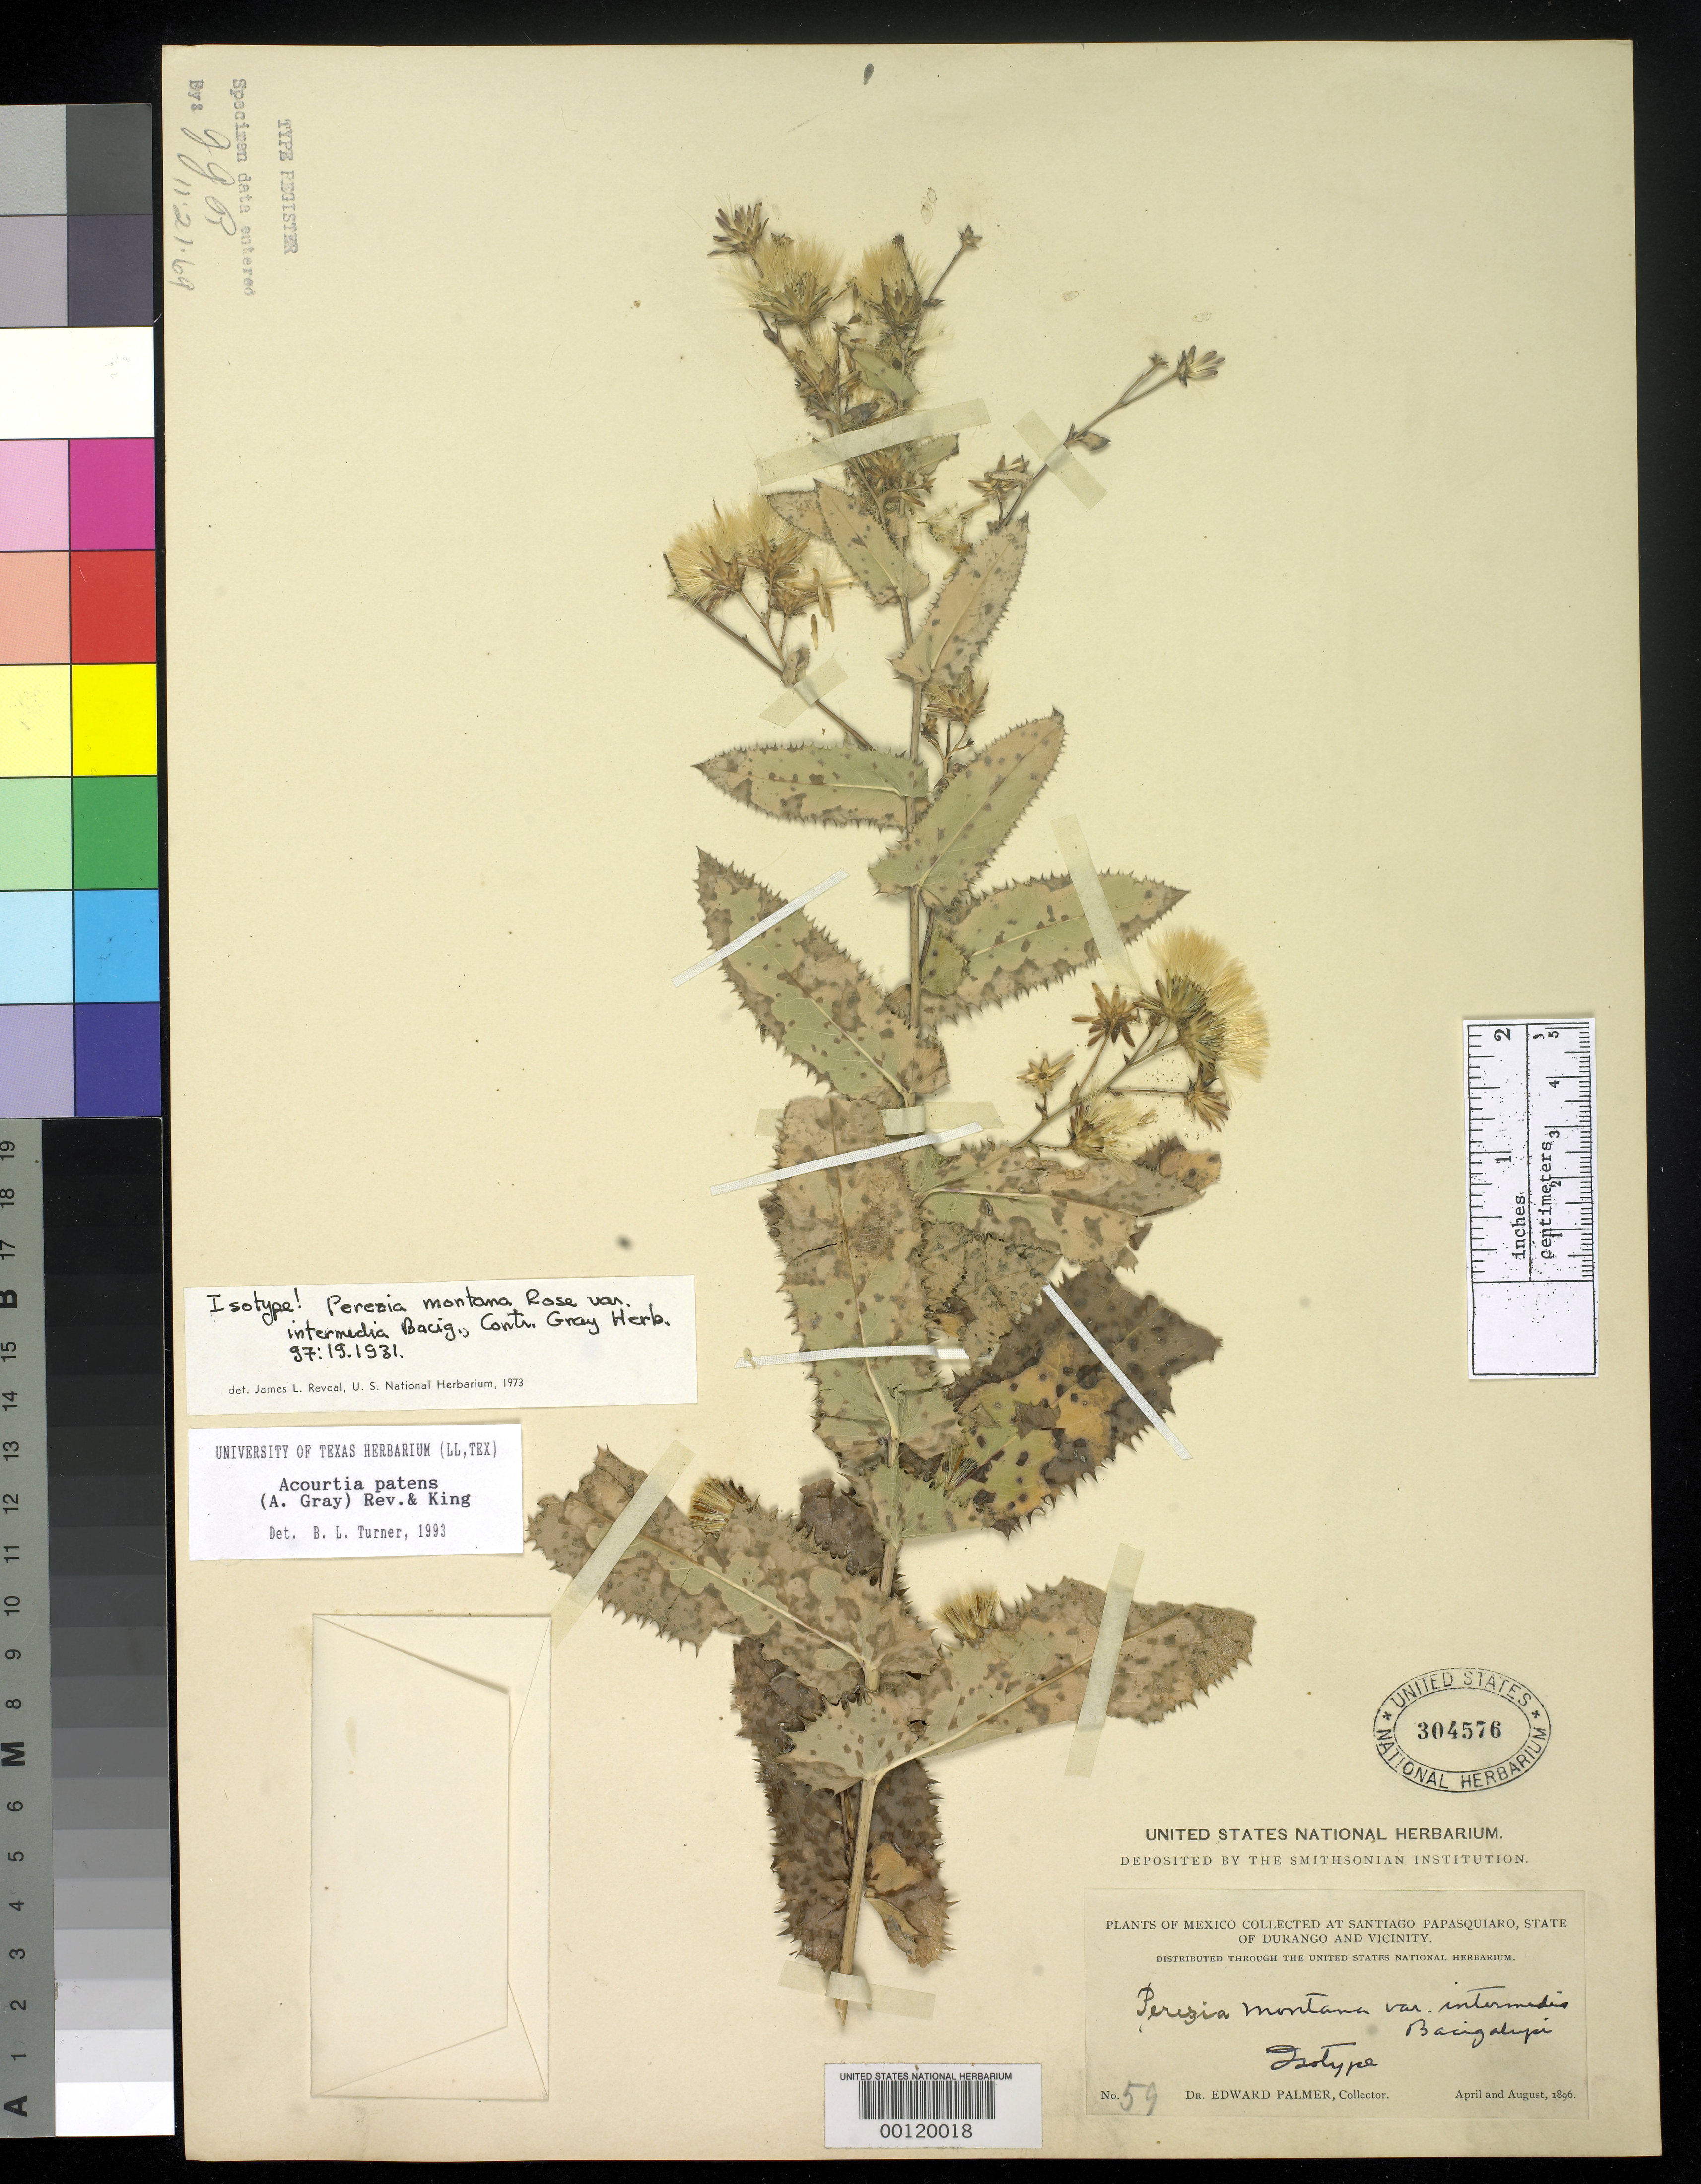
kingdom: Plantae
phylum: Tracheophyta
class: Magnoliopsida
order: Asterales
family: Asteraceae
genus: Perezia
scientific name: Perezia montana var. intermedia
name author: Bacig.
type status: Isotype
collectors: E. Palmer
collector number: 59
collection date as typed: Apr 1896 and -- Aug 1896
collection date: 1896-04,1896-08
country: Mexico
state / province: Durango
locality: Santiago Papasquiaro.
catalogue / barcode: US 304576